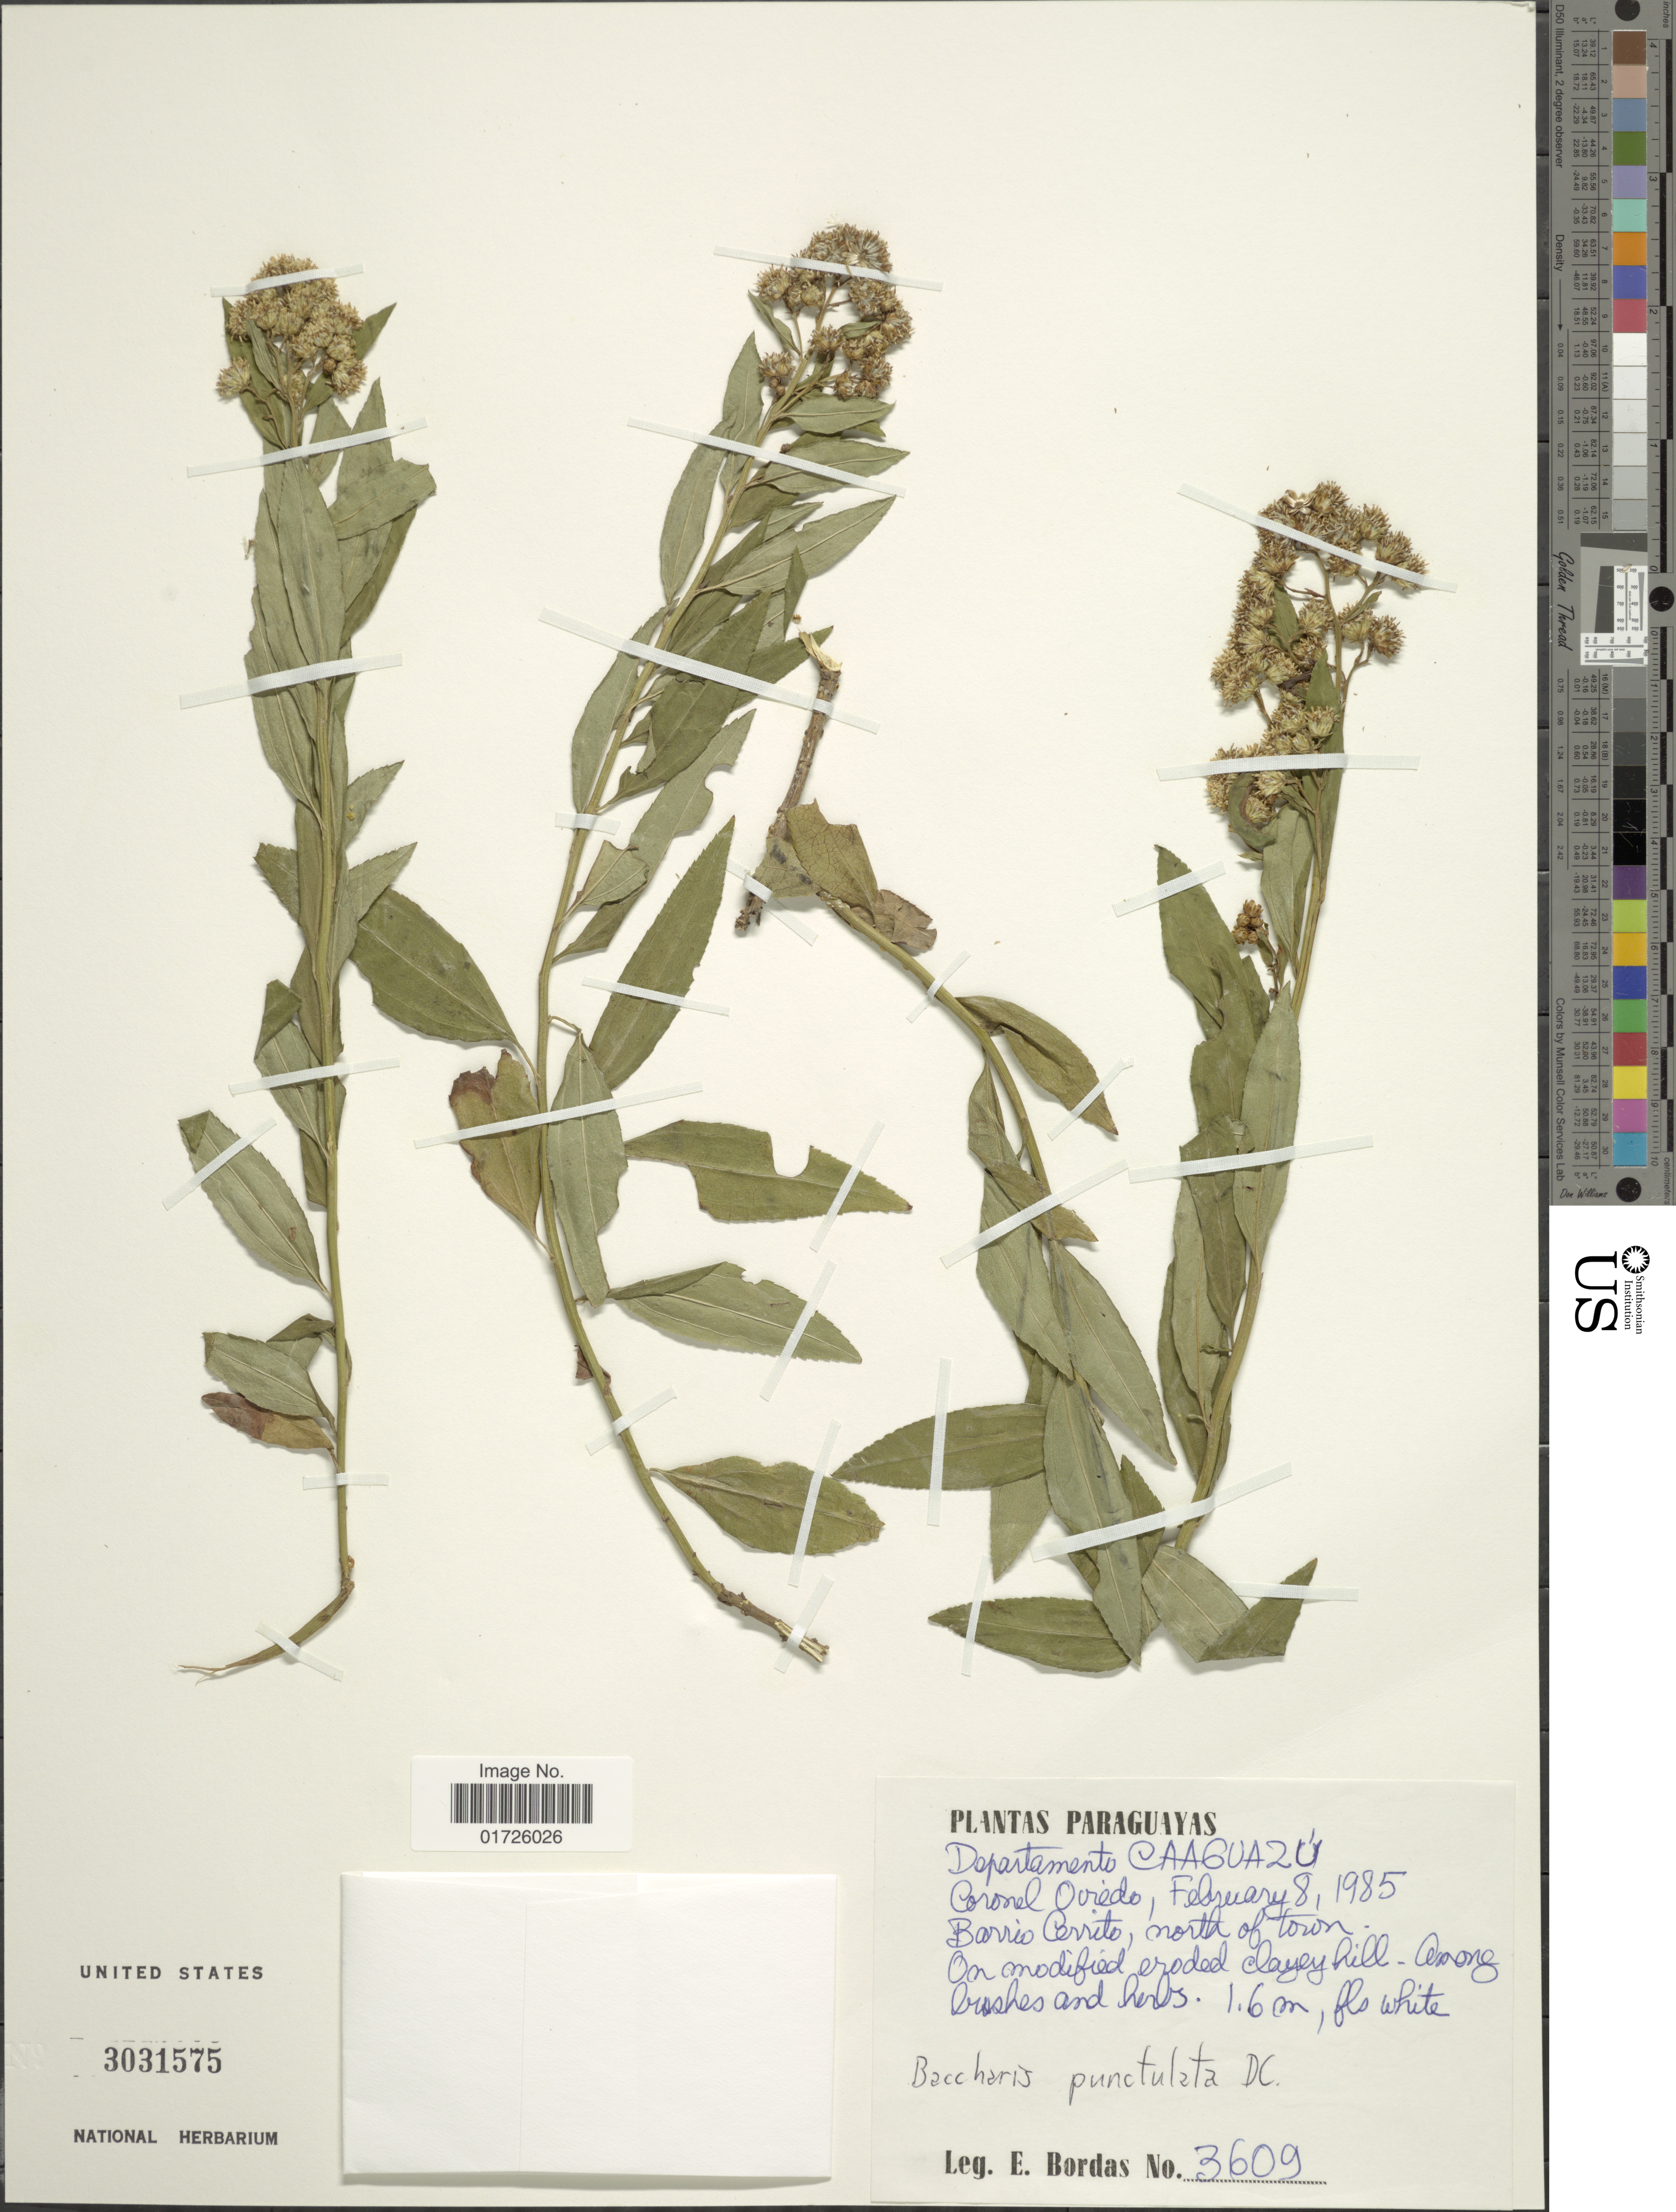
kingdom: Plantae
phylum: Tracheophyta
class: Magnoliopsida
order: Asterales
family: Asteraceae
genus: Baccharis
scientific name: Baccharis punctulata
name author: DC.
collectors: E. Bordas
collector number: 3609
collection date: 1985-02-08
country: Paraguay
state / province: Caaguazu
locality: Departamento Caaguazú. Coronel Oviedo. Barrio Cerrito, north of town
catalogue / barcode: US 3031575